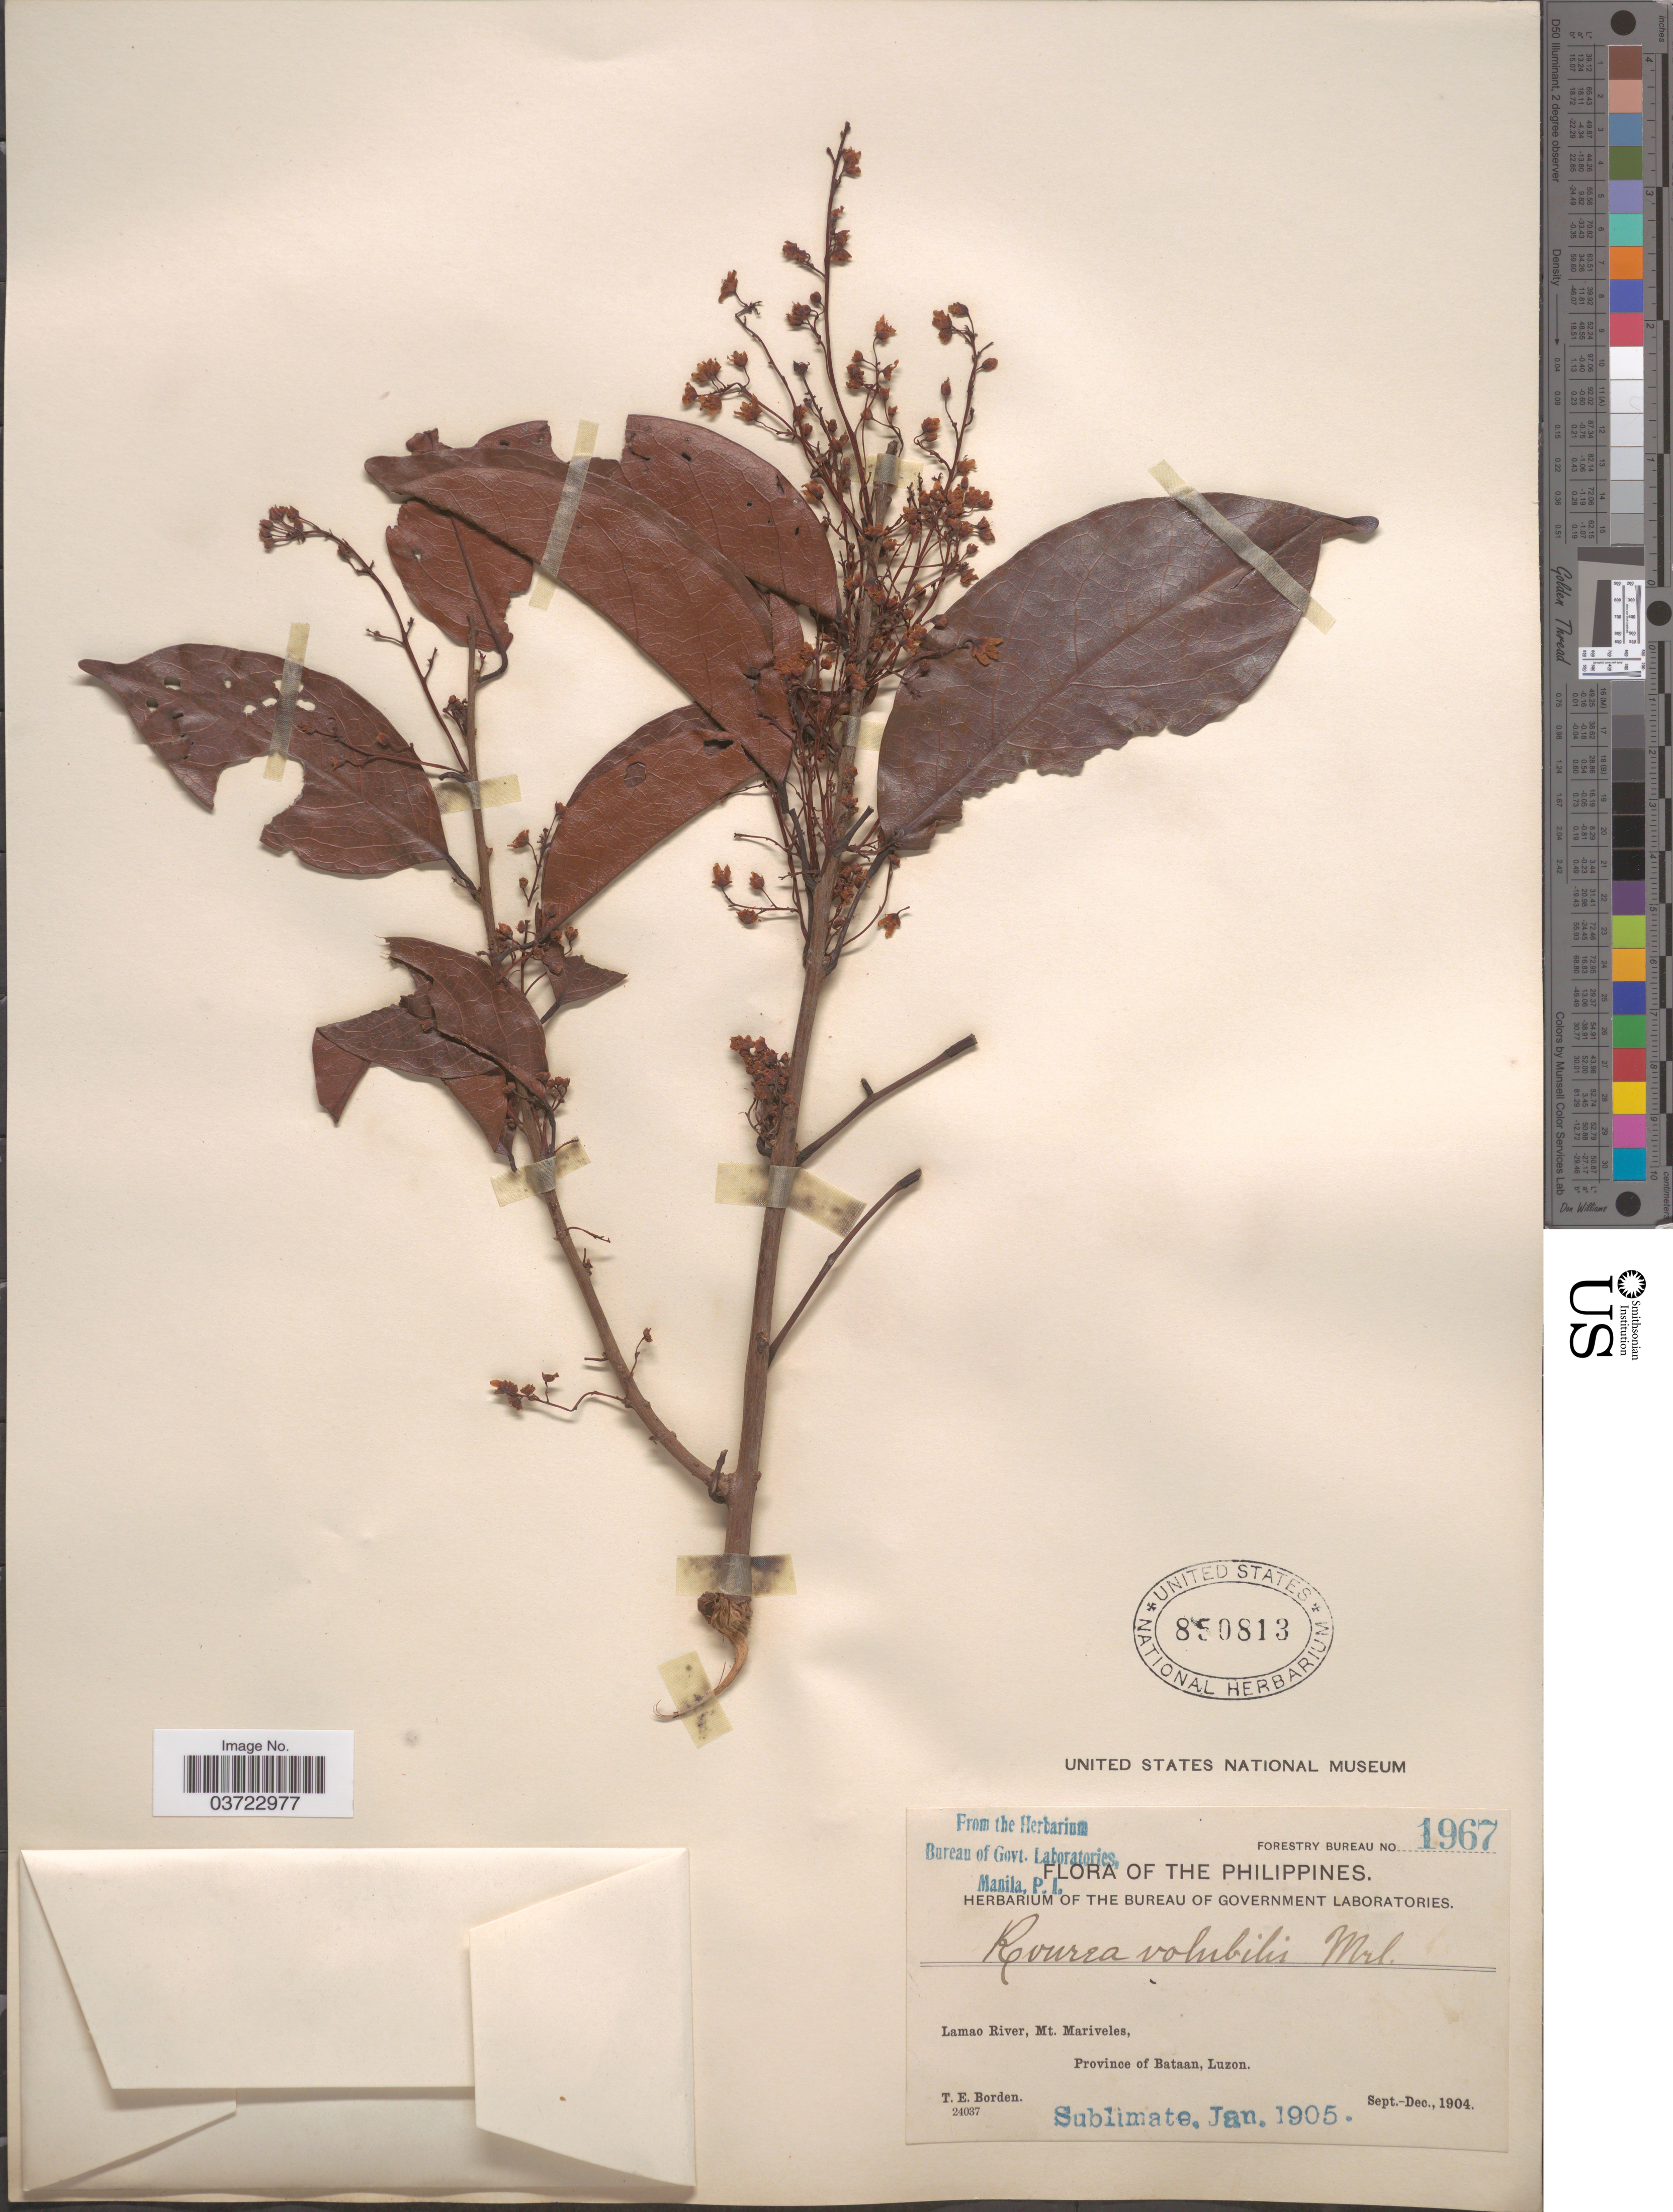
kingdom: Plantae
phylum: Tracheophyta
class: Magnoliopsida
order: Oxalidales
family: Connaraceae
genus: Rourea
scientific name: Rourea volubilis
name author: Merr.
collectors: T. E. Borden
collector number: Forestry Bureau 1967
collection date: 1904-09/1904-12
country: Philippines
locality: Lamao River, Mt. Mariveles, Province of Bataan, Luzon.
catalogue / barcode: US 850813